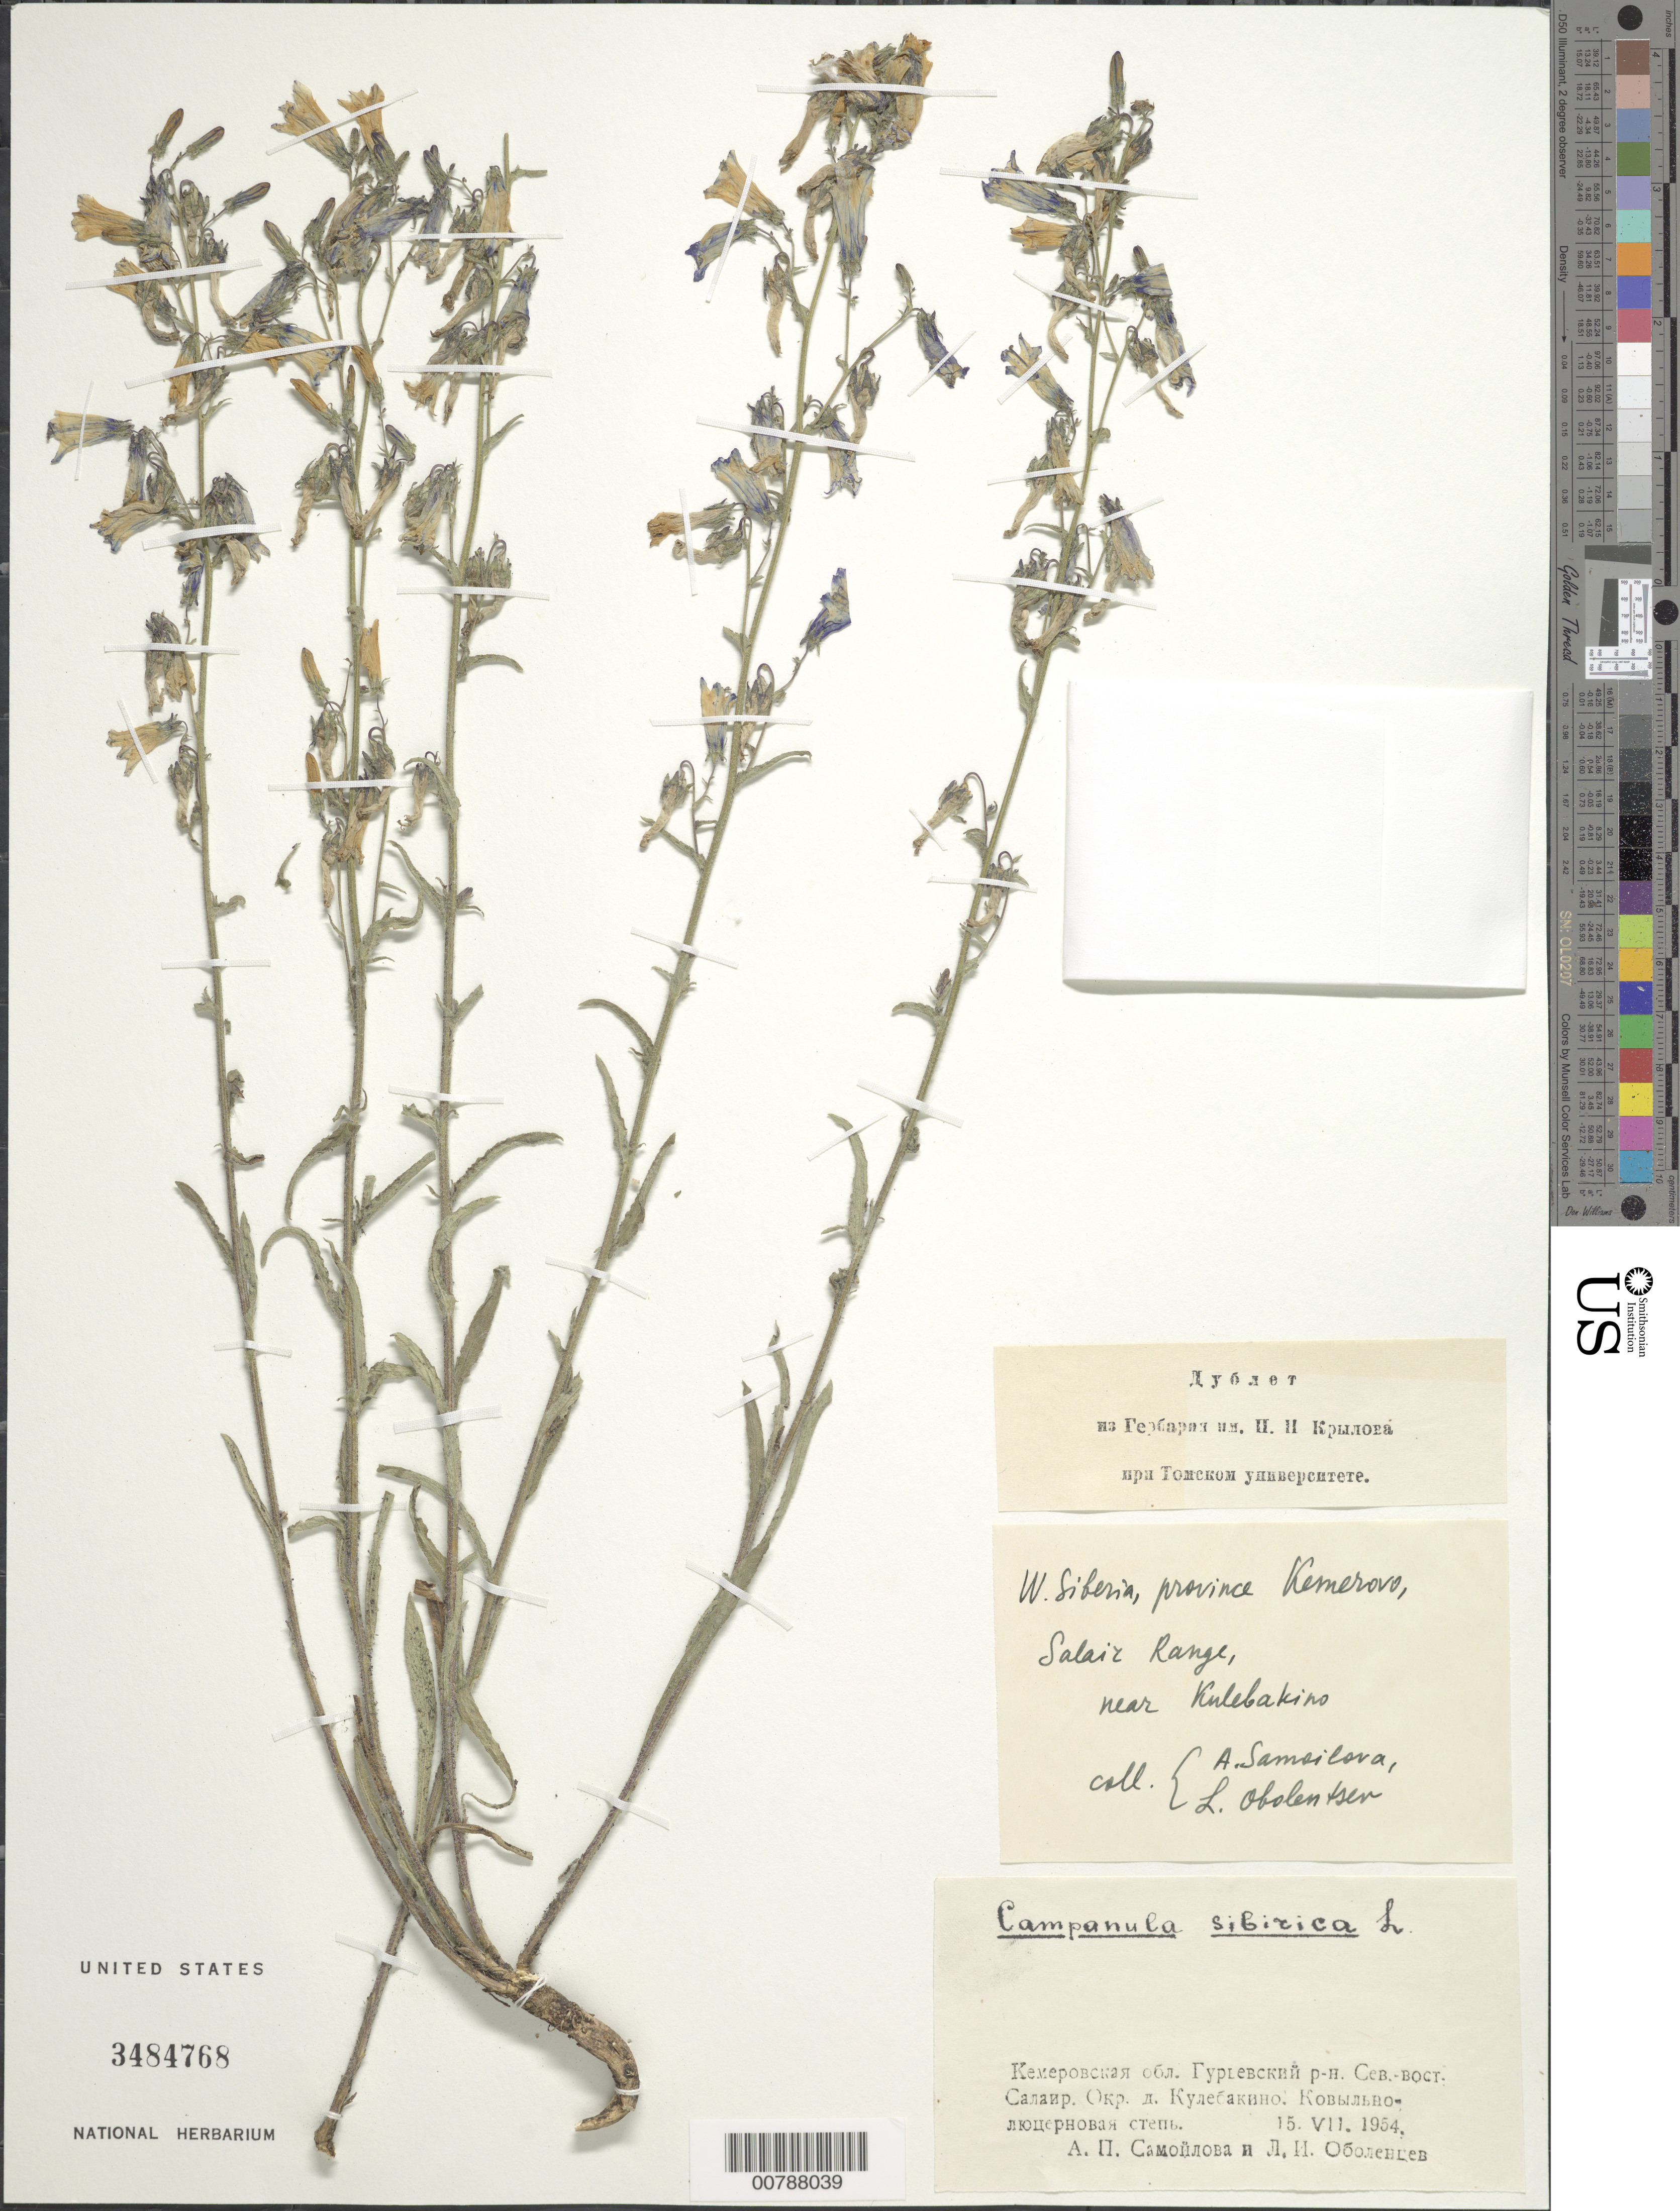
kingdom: Plantae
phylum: Tracheophyta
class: Magnoliopsida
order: Asterales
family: Campanulaceae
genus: Campanula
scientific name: Campanula sibirica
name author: L.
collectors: A. Samoilova & L. Obolentsen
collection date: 1954-07-15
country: Russian Federation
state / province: Kemerovo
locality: W. Siberia, Salaiz Range, near Kulebakino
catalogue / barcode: US 3484768